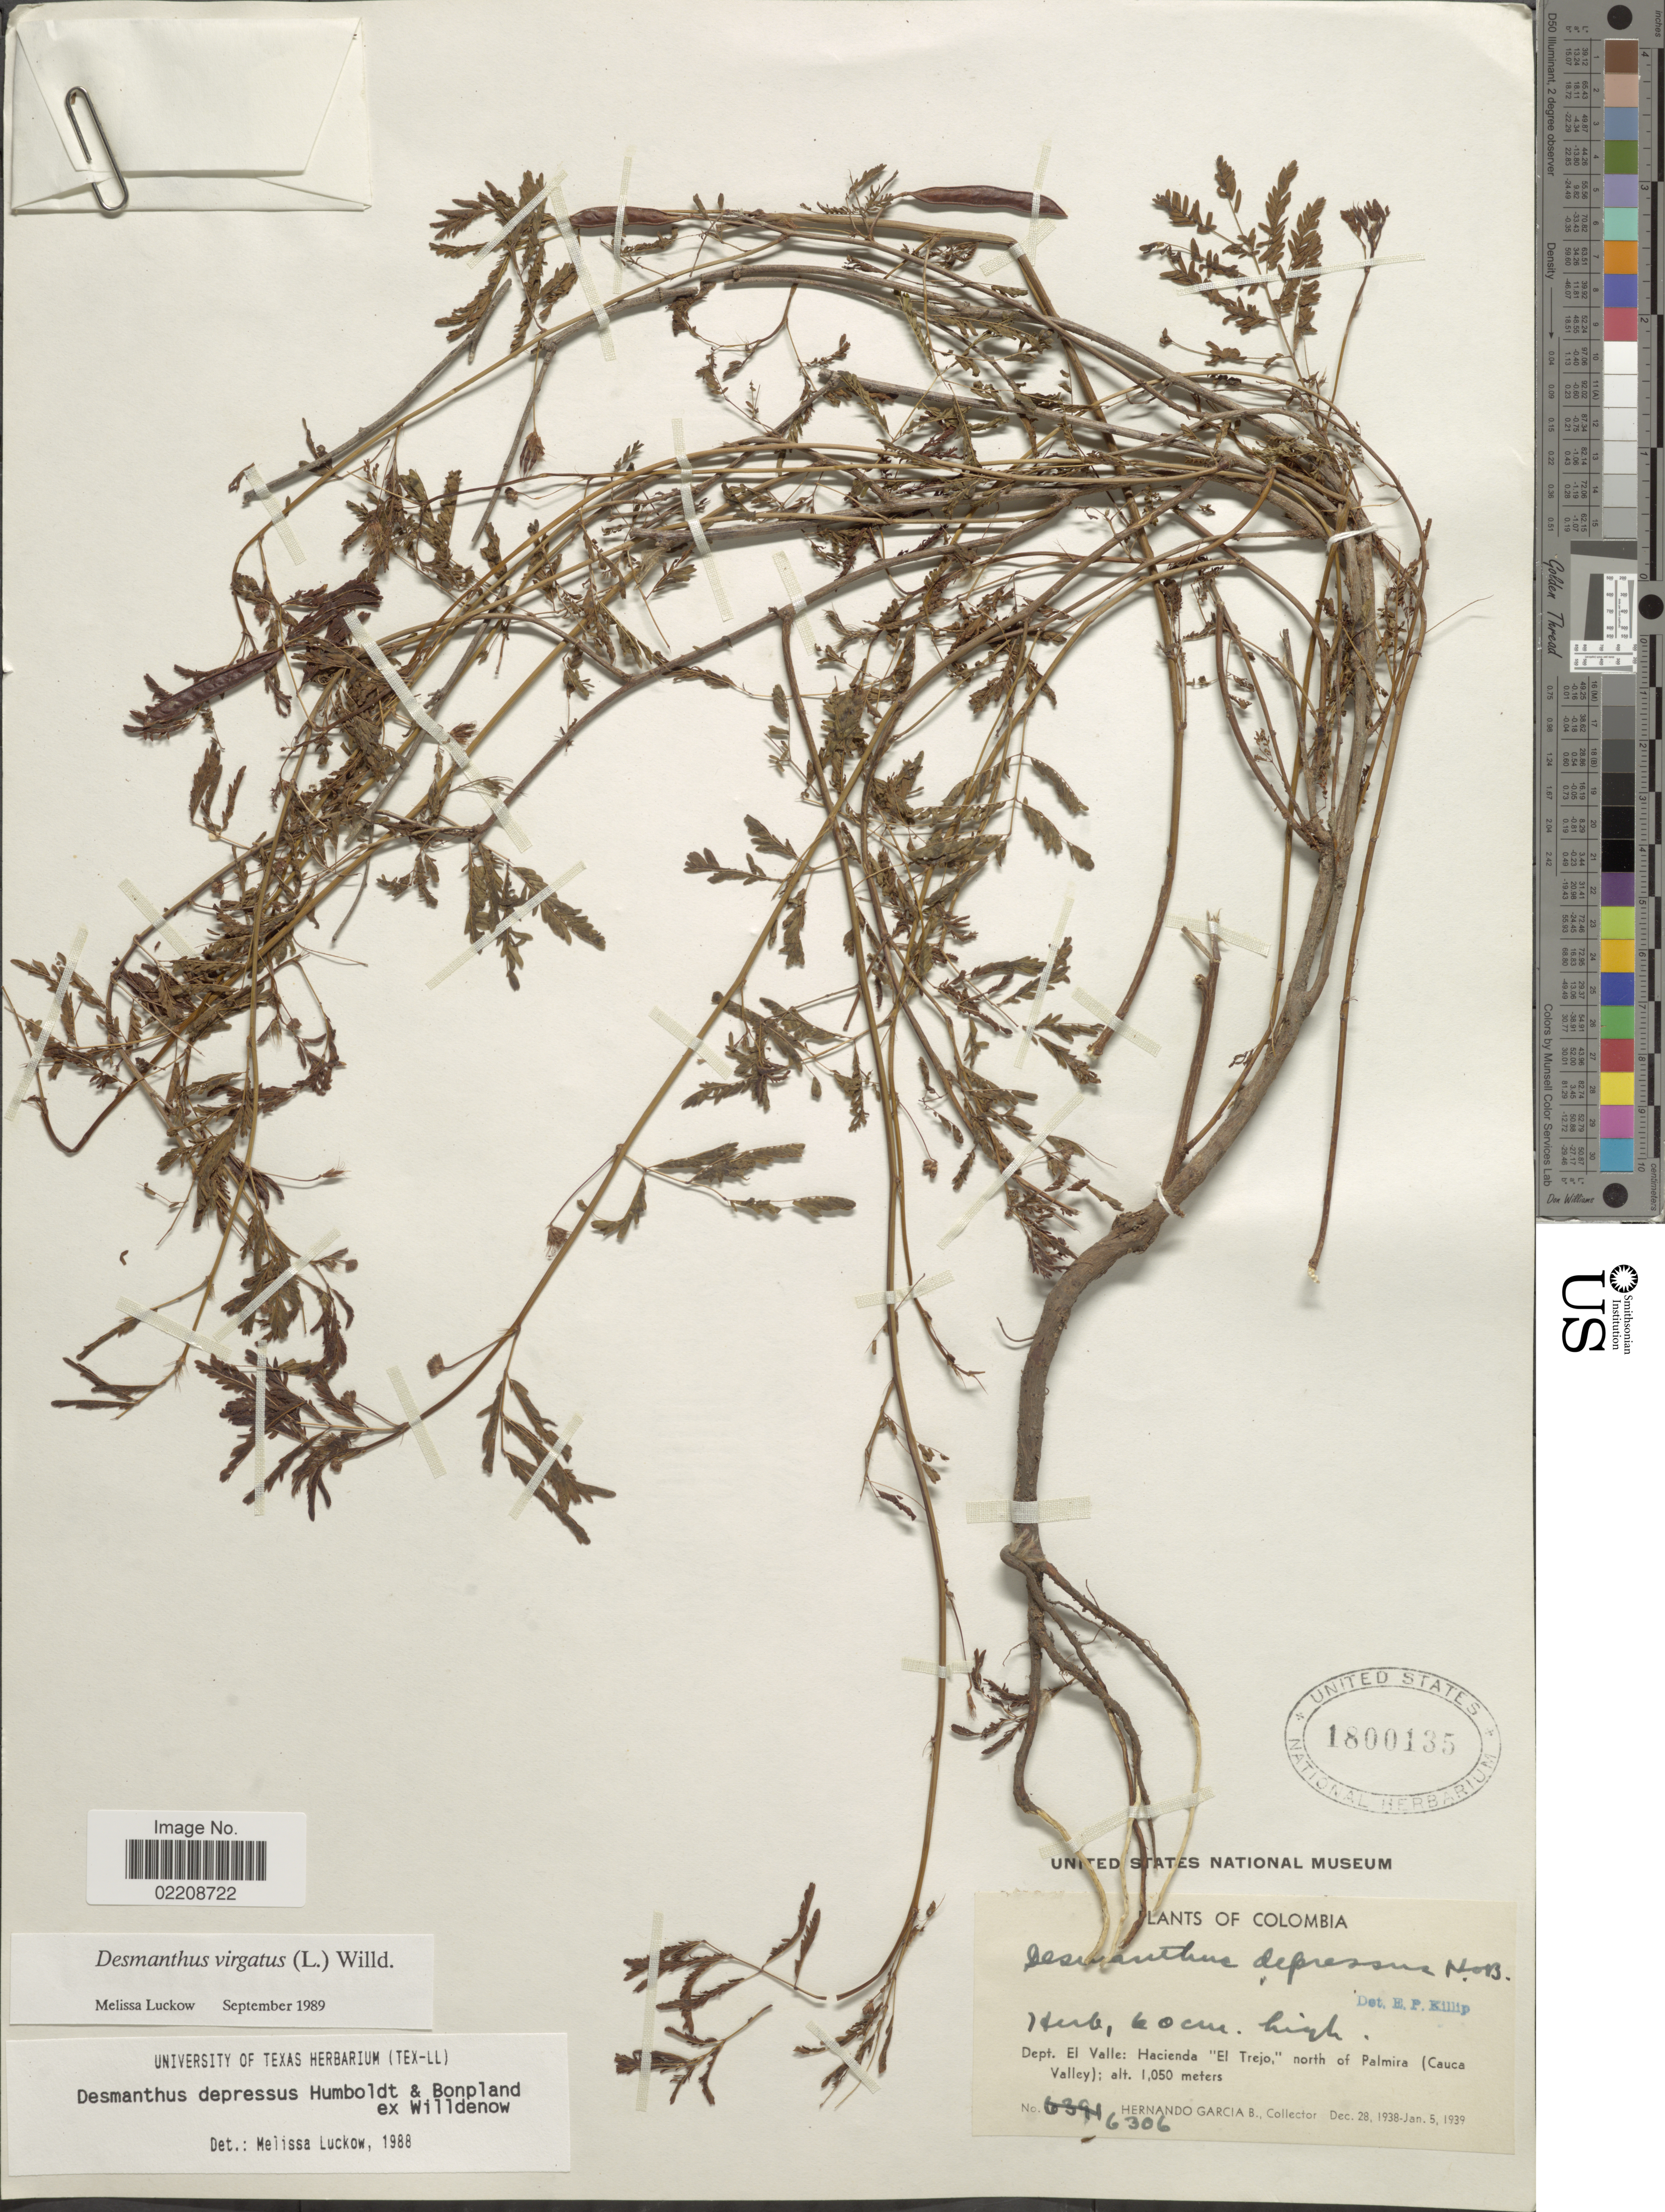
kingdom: Plantae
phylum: Tracheophyta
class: Magnoliopsida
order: Fabales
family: Fabaceae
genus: Desmanthus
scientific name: Desmanthus virgatus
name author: (L.) Willd.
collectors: H. García Barriga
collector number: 6306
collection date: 1938-12-28/1939-01-05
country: Colombia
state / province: Valle del Cauca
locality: Dept. E Valle, Hacienda El Trejo, north of Palmira (Cauca Valley)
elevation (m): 1050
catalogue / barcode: US 1800135